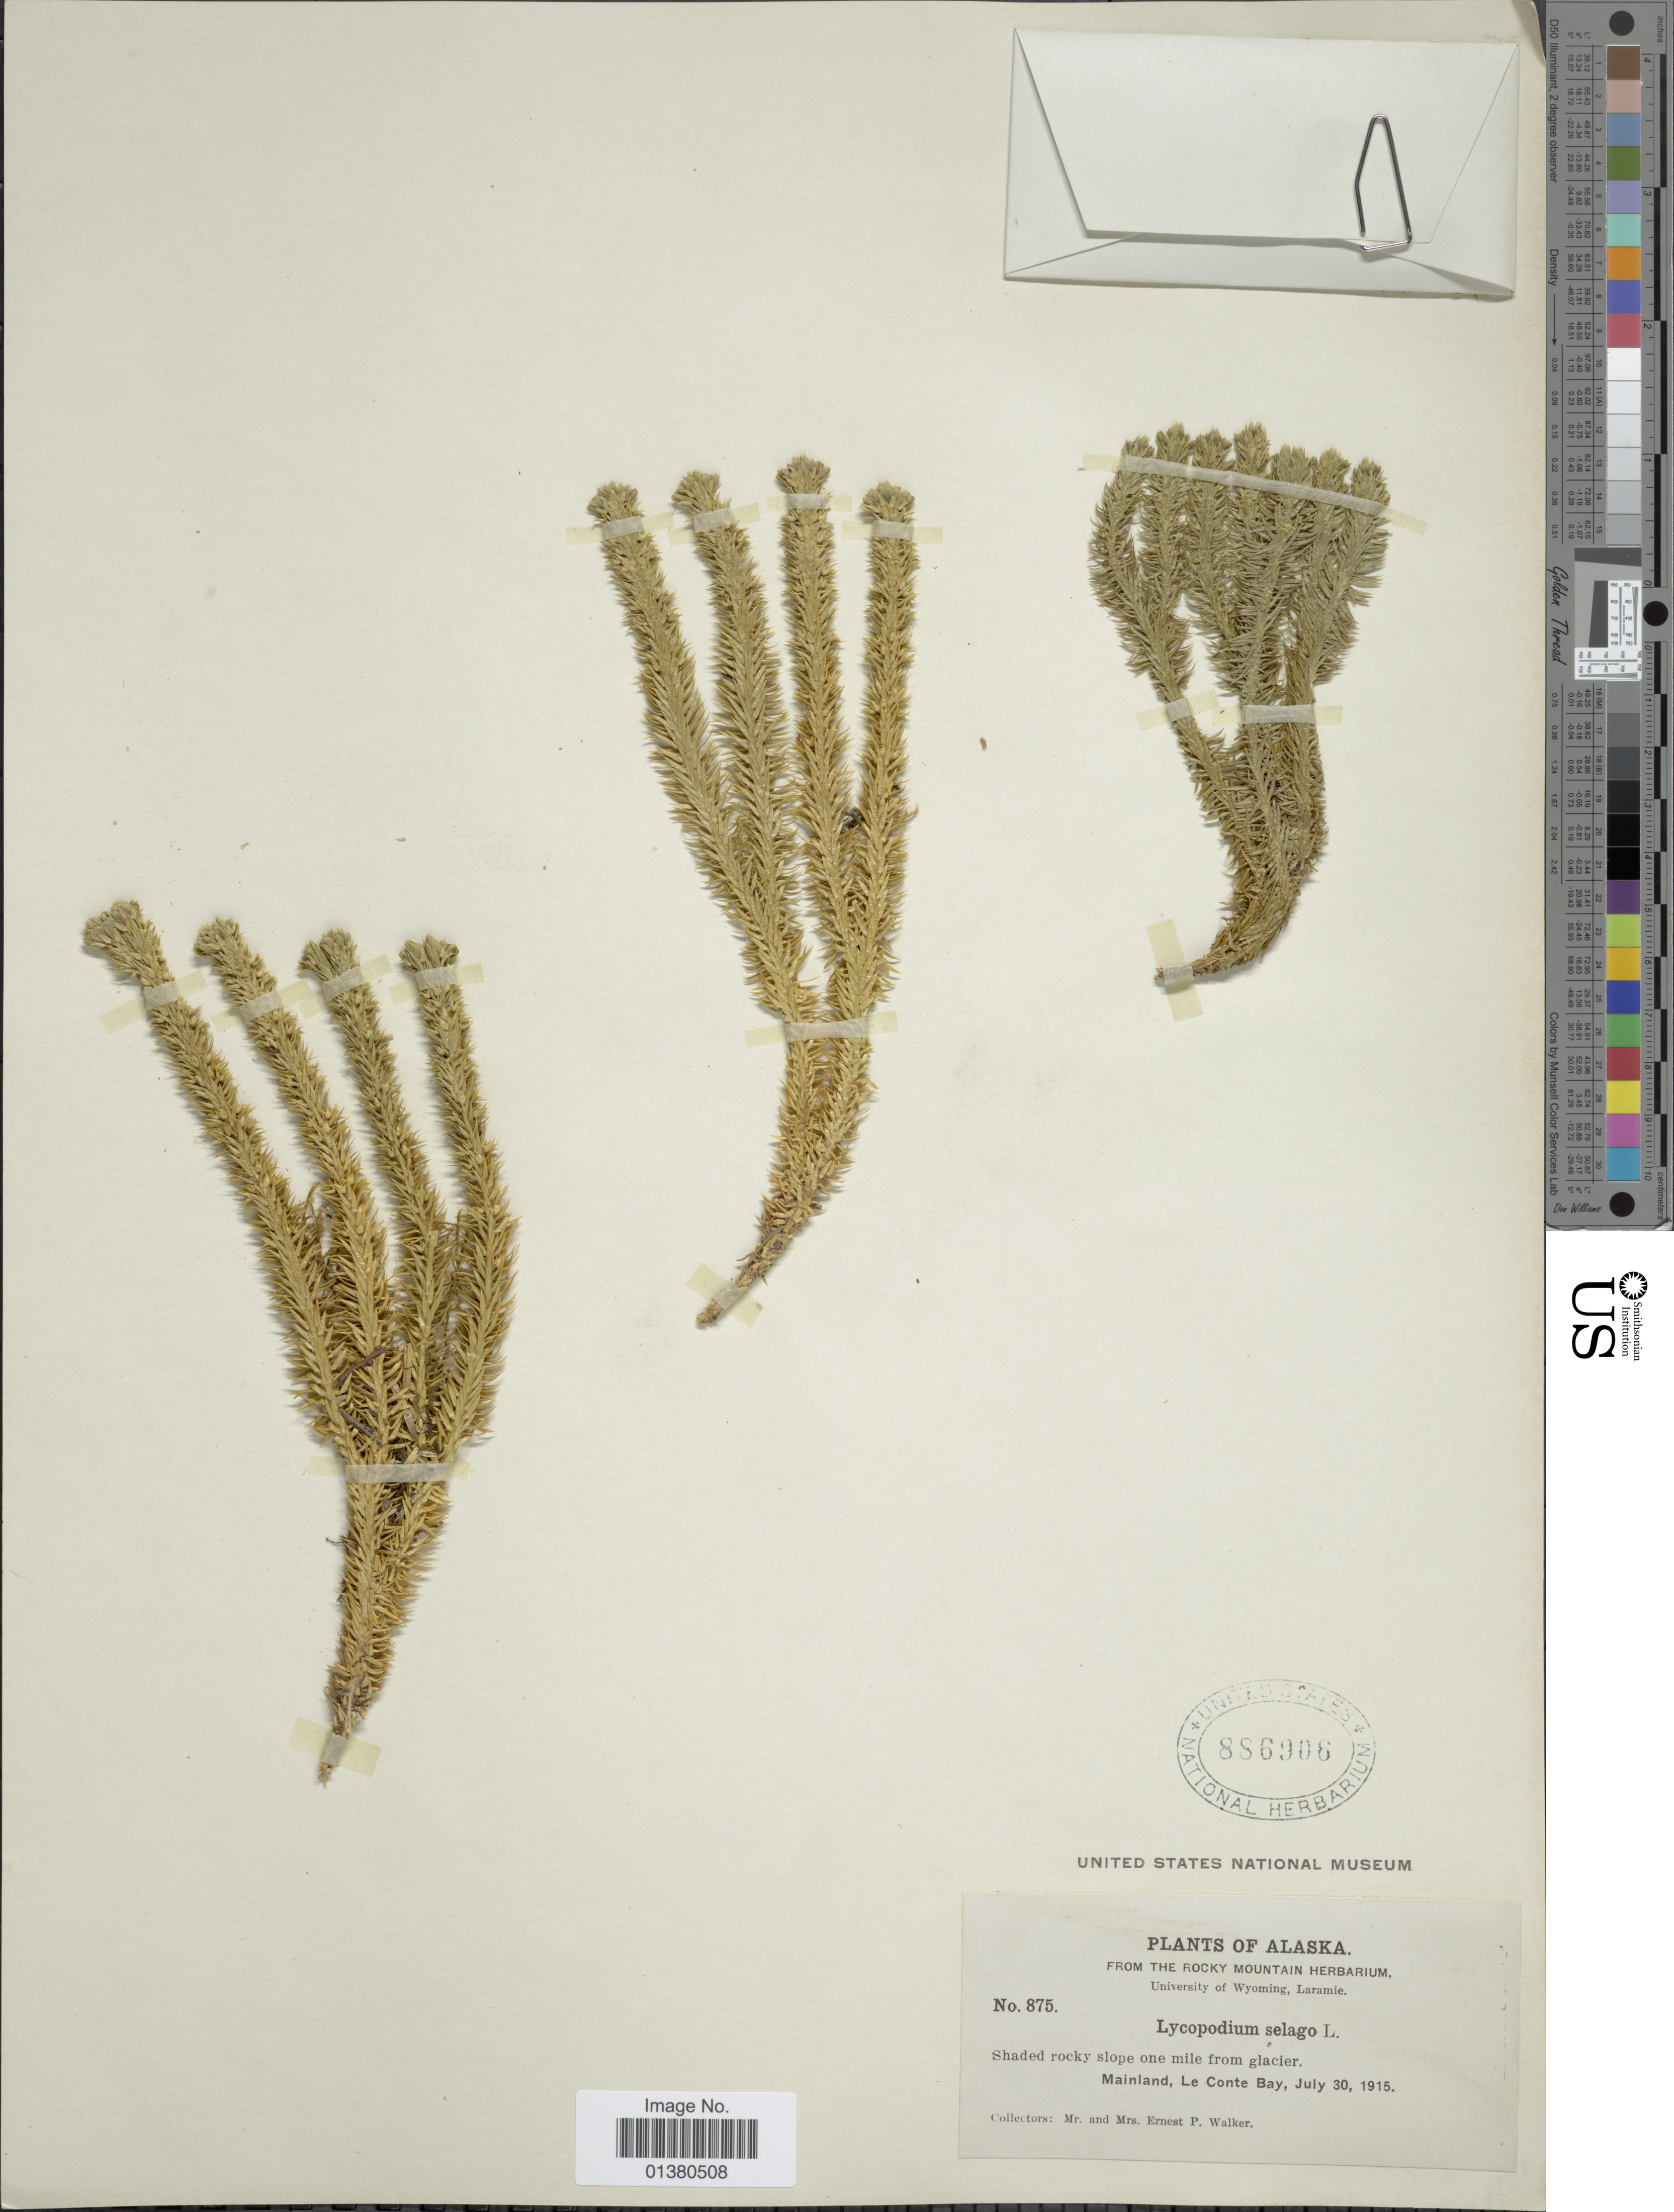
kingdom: Plantae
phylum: Tracheophyta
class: Lycopodiopsida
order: Lycopodiales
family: Lycopodiaceae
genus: Huperzia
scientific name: Huperzia selago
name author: (L.) Bernh. ex Schrank & Mart.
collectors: E. P. Walker & E. Walker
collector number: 875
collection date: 1915-07-30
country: United States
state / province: Alaska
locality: Shaded rocky slope one mile from glacier Mainland, le Conte Bay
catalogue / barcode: US 886908